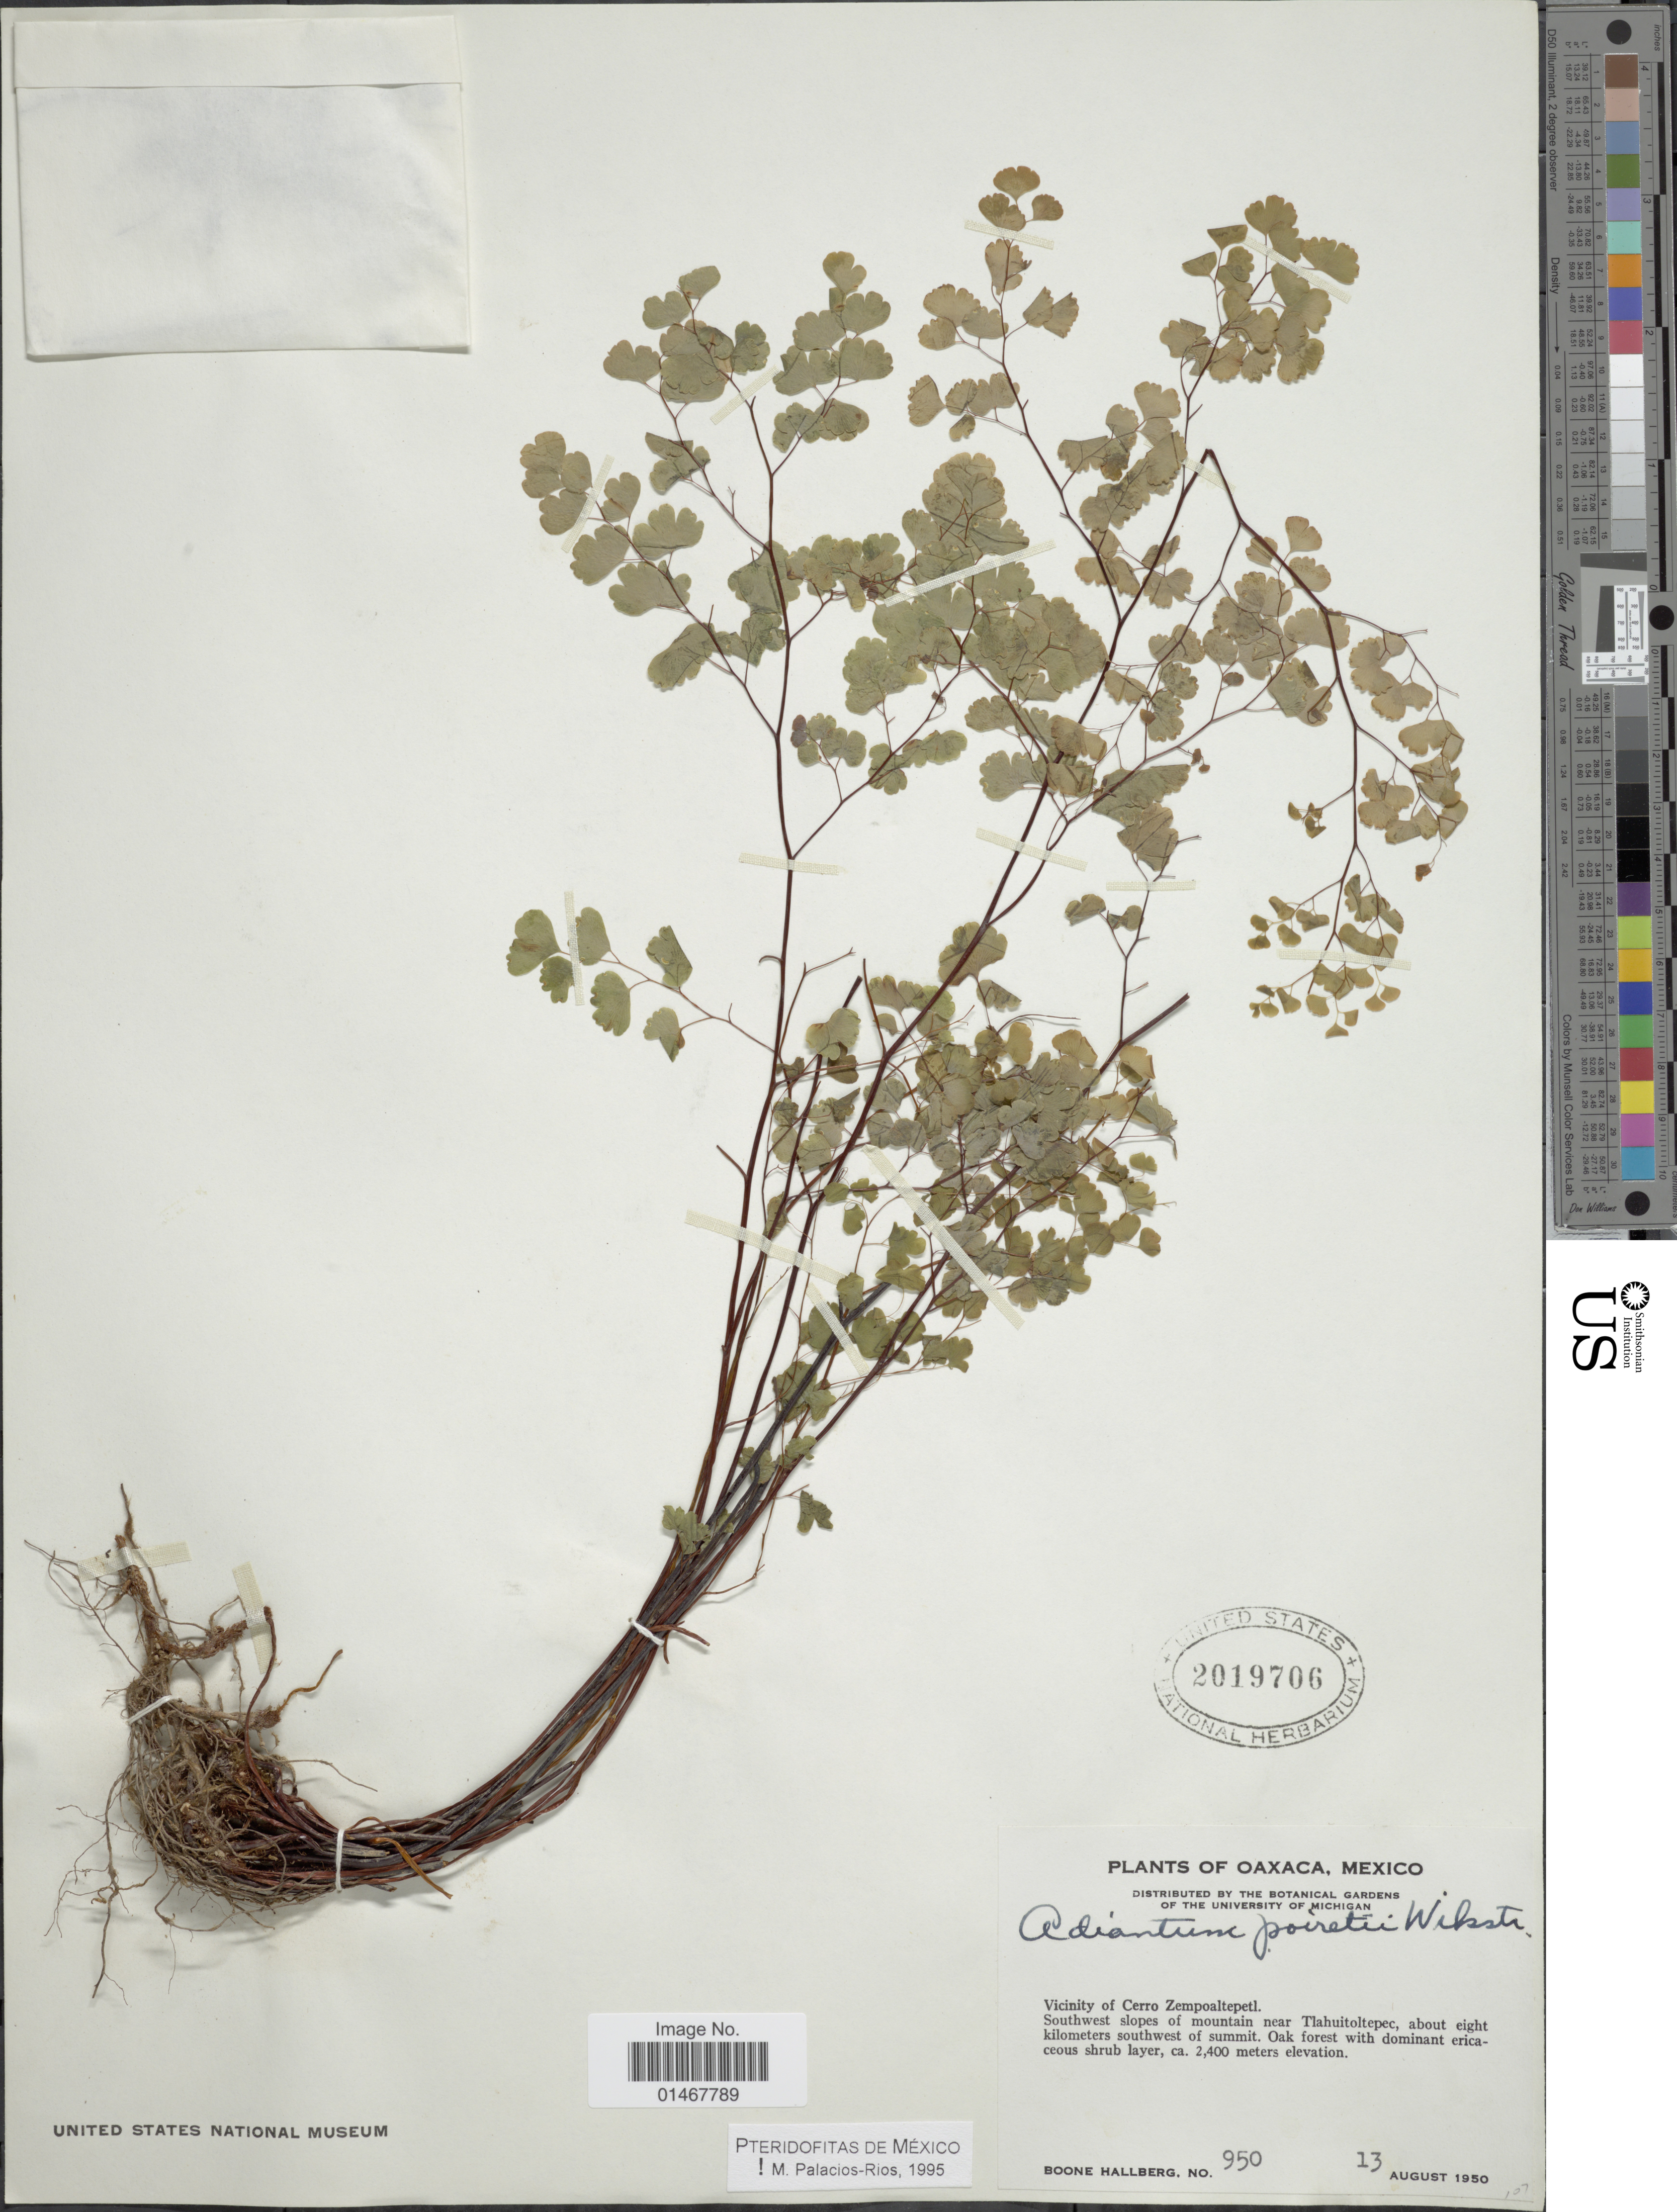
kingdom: Plantae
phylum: Tracheophyta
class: Polypodiopsida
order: Polypodiales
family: Pteridaceae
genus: Adiantum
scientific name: Adiantum poiretii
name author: Wikstr.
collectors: B. Hallberg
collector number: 950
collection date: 1950-08-13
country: Mexico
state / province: Oaxaca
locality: Vicinity of Cerro Zempoaltepetl. Southwest slopes of mountain near Tlahuitepec, about eight kilometers southwest of summit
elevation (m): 2400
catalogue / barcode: US 2019706